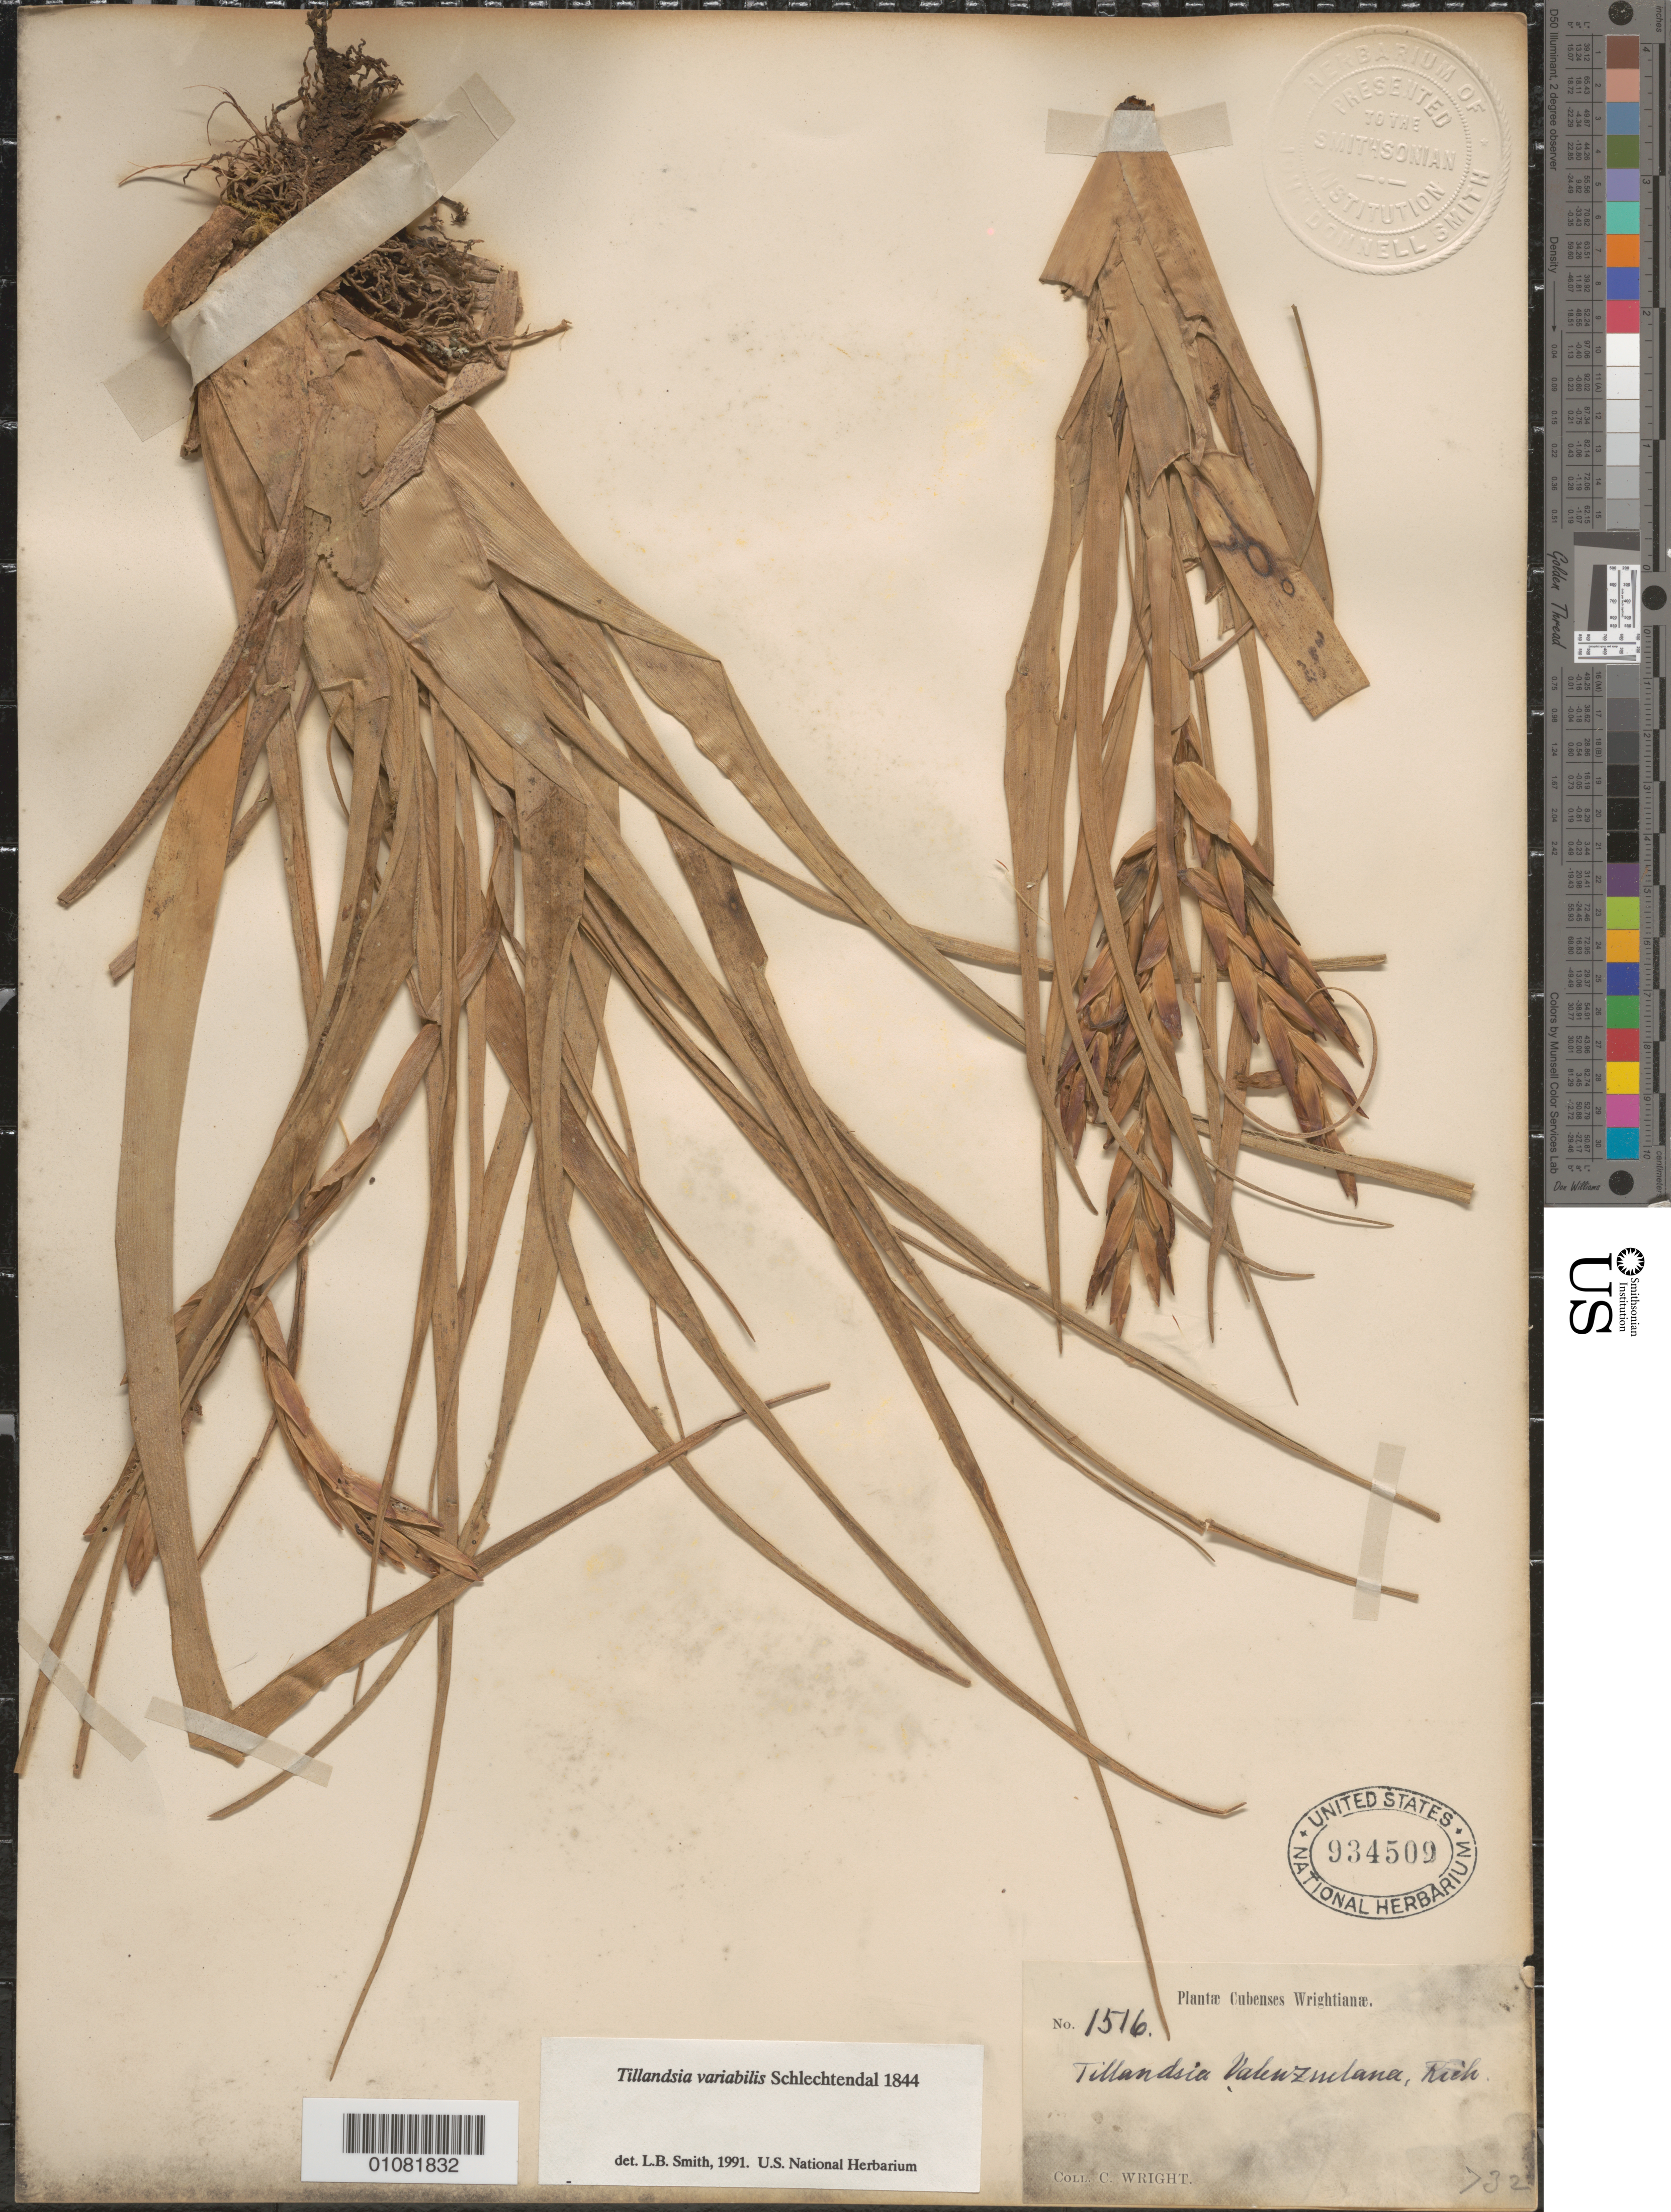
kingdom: Plantae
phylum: Tracheophyta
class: Liliopsida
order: Poales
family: Bromeliaceae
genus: Tillandsia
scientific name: Tillandsia variabilis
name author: Schltdl.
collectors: C. Wright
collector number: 1516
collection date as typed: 1860 to 1864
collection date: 1860/1864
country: Cuba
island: Cuba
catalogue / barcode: US 934509